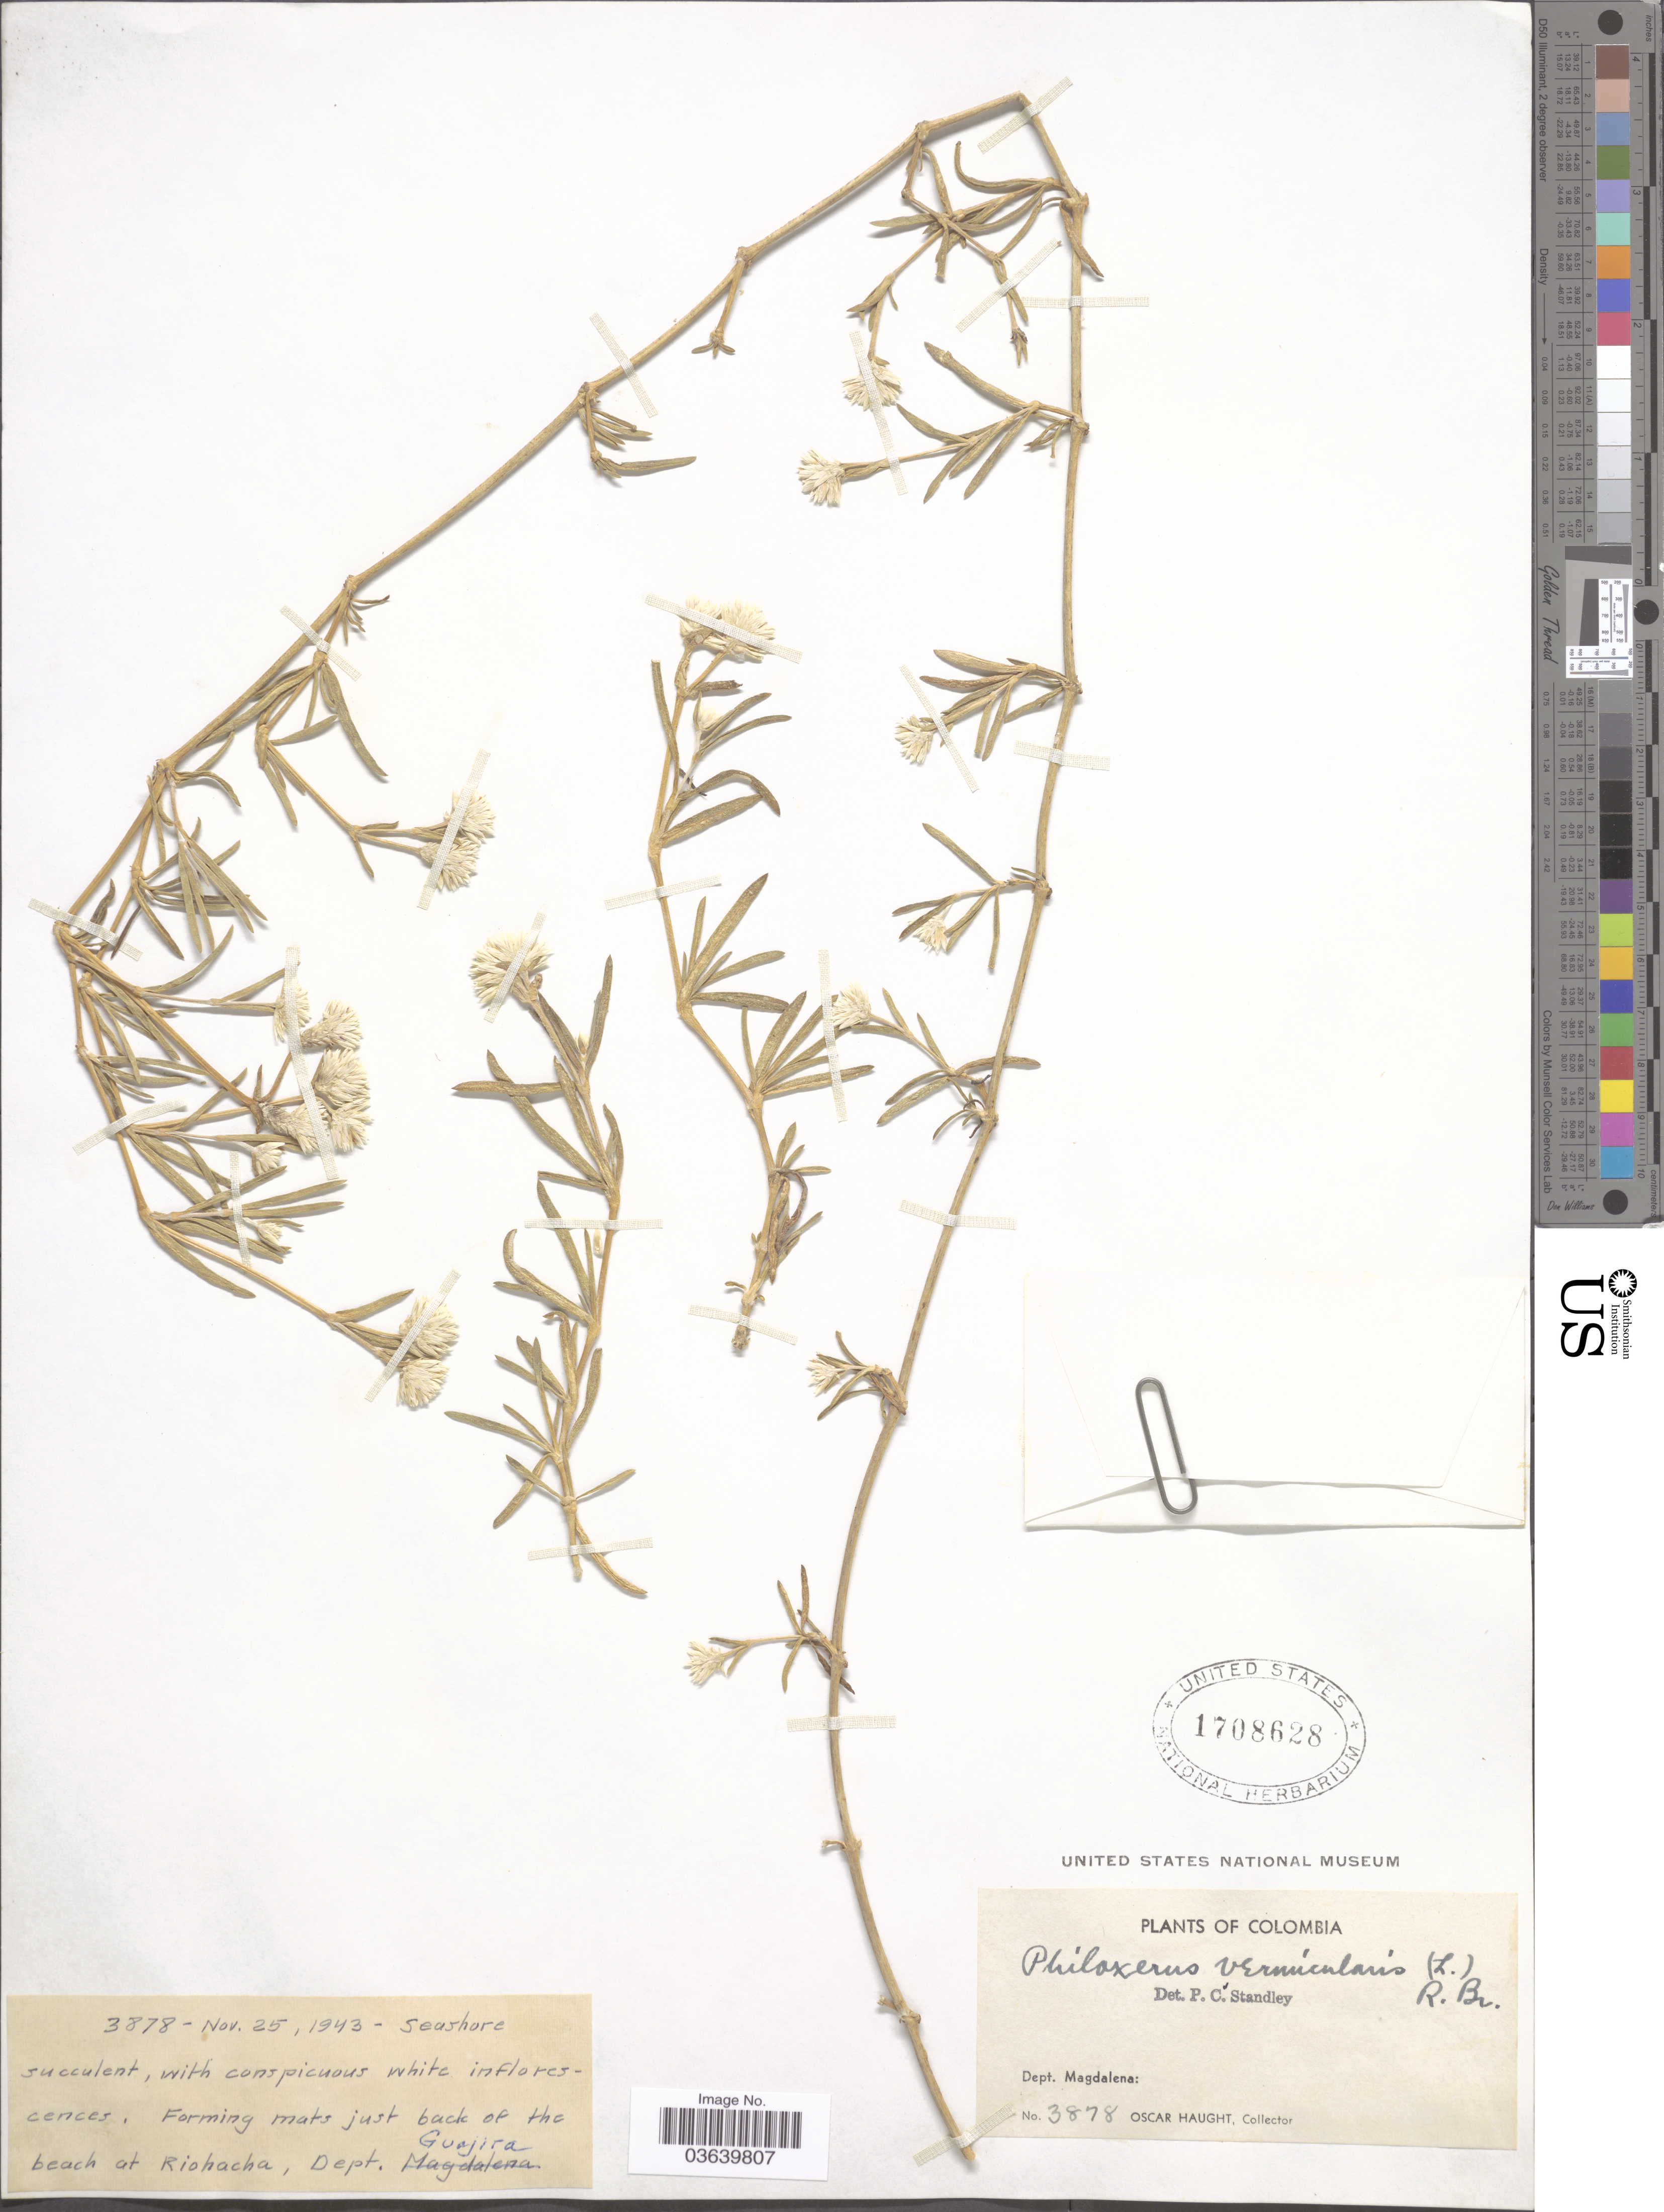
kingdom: Plantae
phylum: Tracheophyta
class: Magnoliopsida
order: Caryophyllales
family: Amaranthaceae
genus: Gomphrena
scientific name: Gomphrena vermicularis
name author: L.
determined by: Strong, Mark T., (BOT), Smithsonian Institution - National Museum of Natural History (UNITED STATES)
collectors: O. L. Haught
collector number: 3878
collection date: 1943-11-25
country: Colombia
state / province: La Guajira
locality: Forming mats just back of the beach at Riohacha, Dept. Guajira.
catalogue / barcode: US 1708628